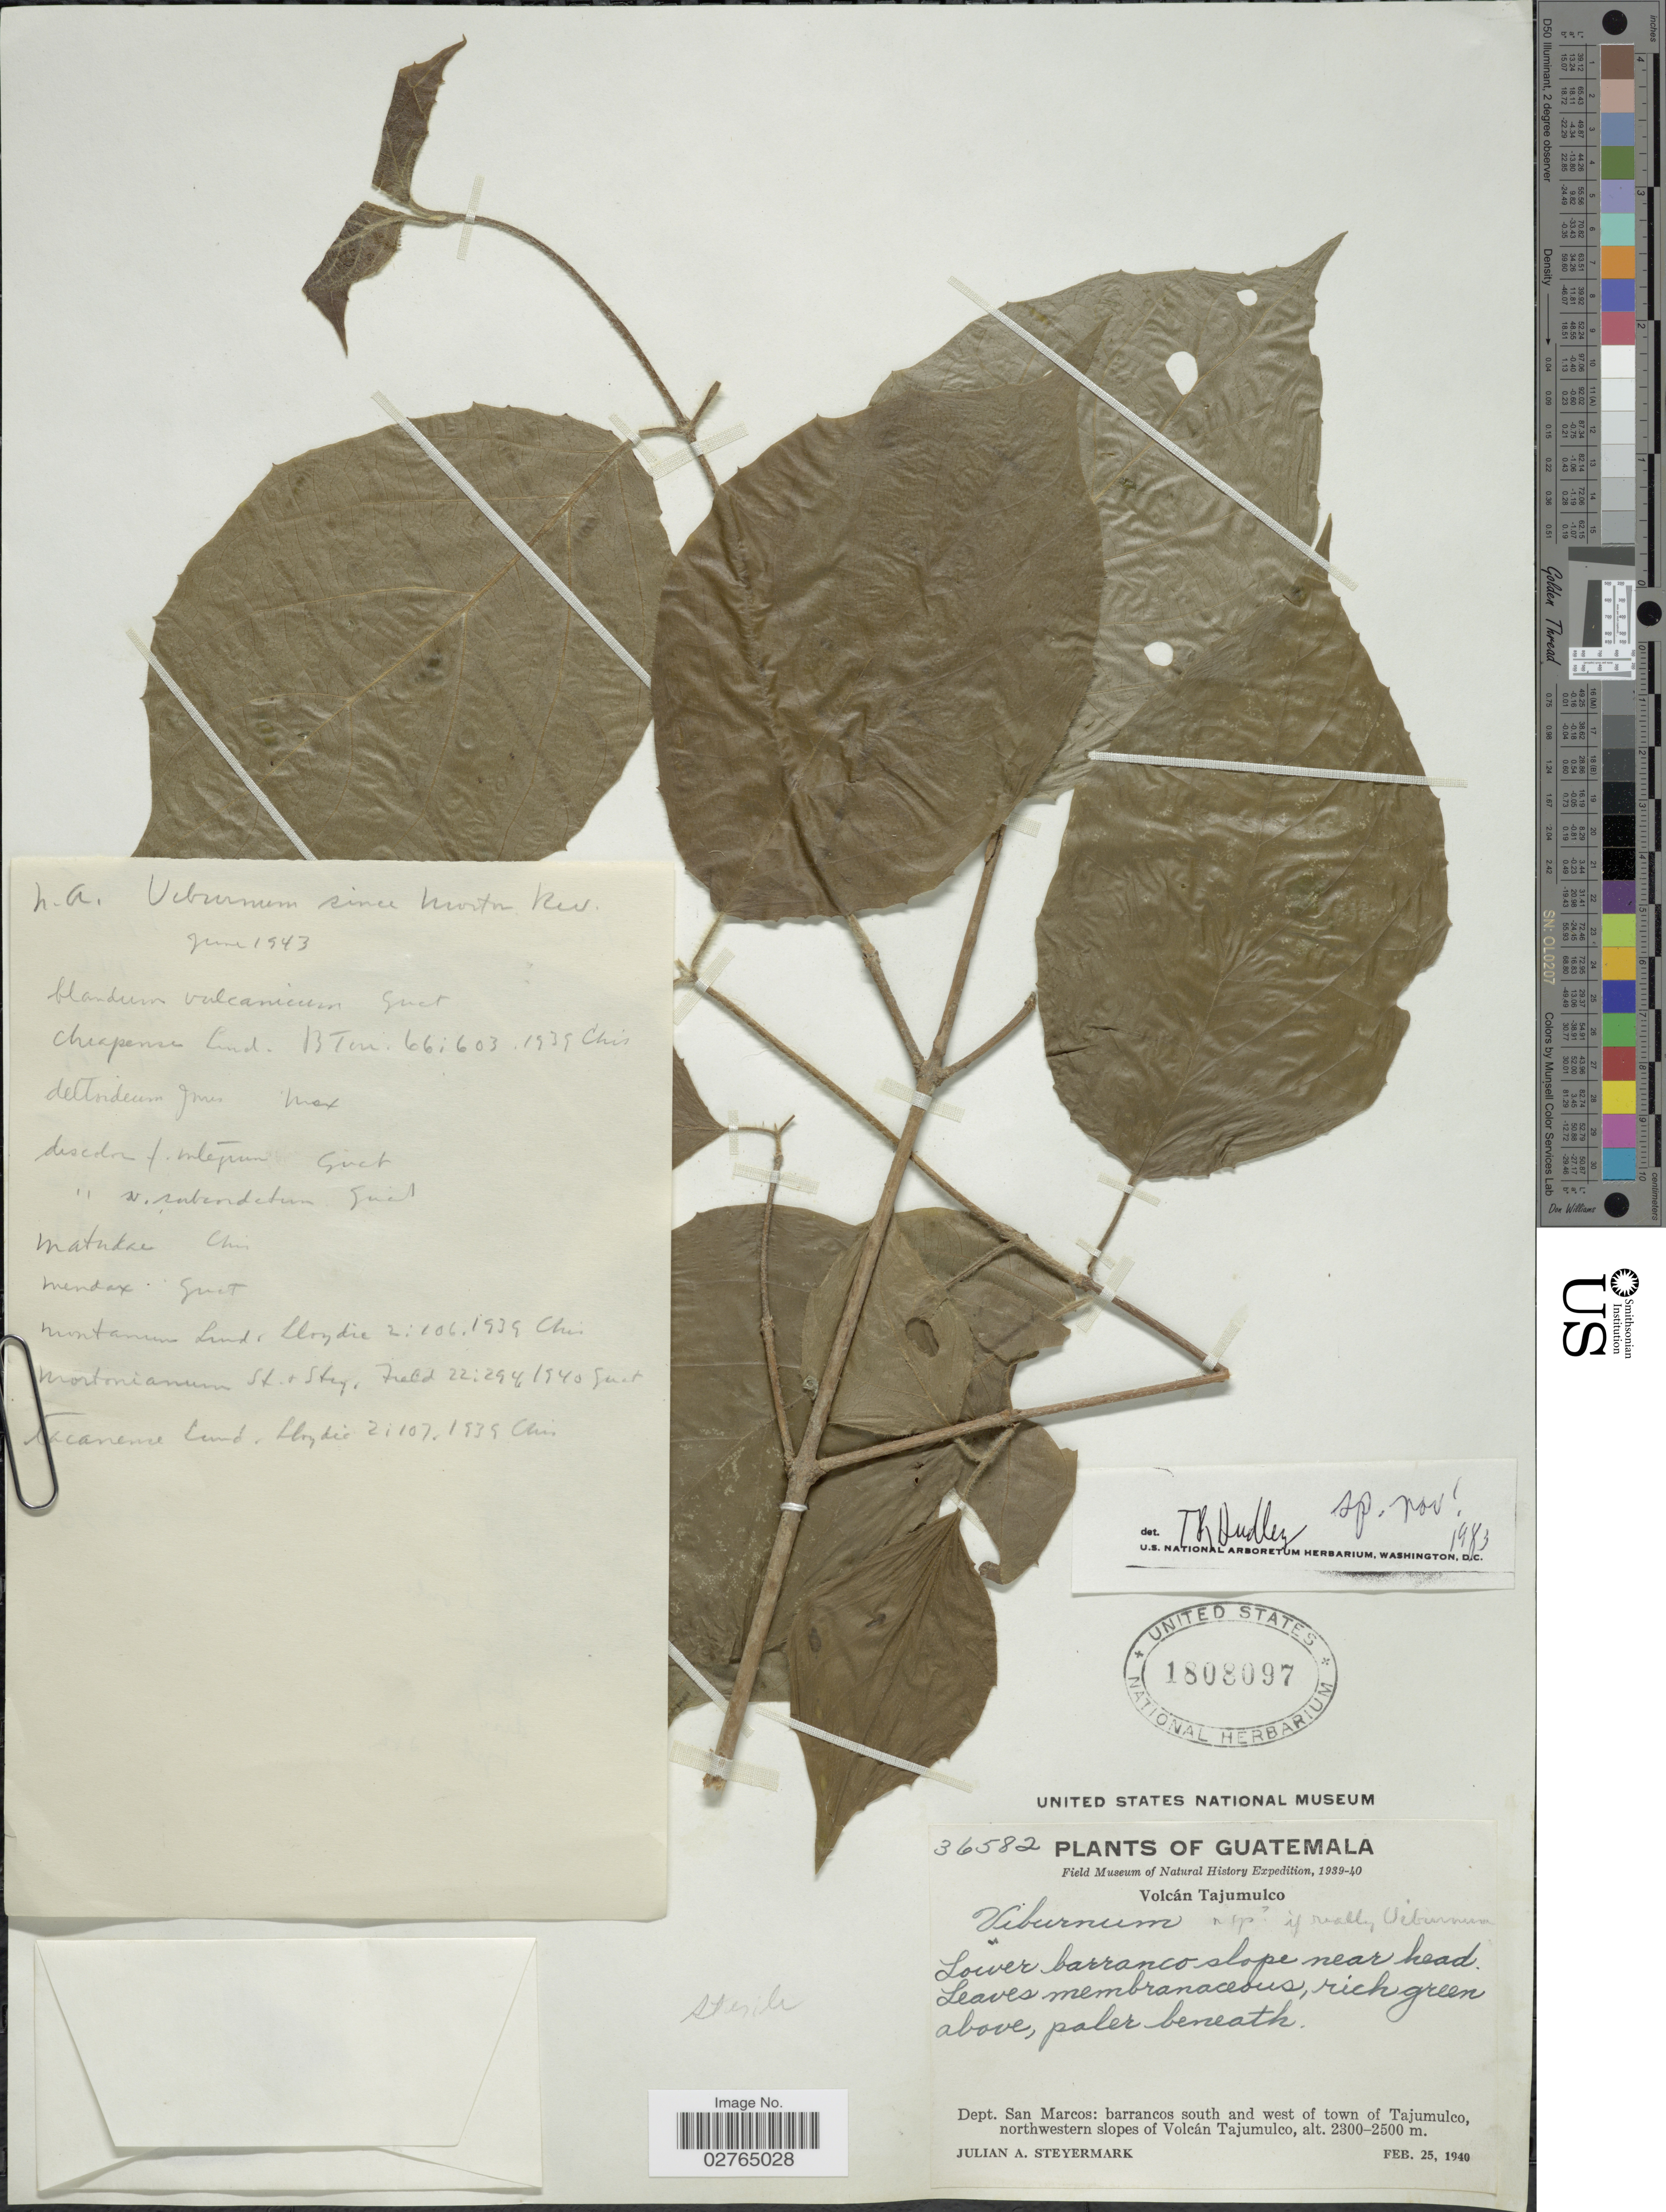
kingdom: Plantae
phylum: Tracheophyta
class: Magnoliopsida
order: Dipsacales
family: Viburnaceae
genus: Viburnum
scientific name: Viburnum sp.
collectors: J. Steyermark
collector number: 36582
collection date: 1940-02-25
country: Guatemala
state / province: San Marcos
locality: Vlcán Tajumulco. Dept. San Marcos: barrancos south and west of town of Tajumulco, northwestern slopes of Volcán Tajumulco.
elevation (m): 2300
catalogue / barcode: US 1808097